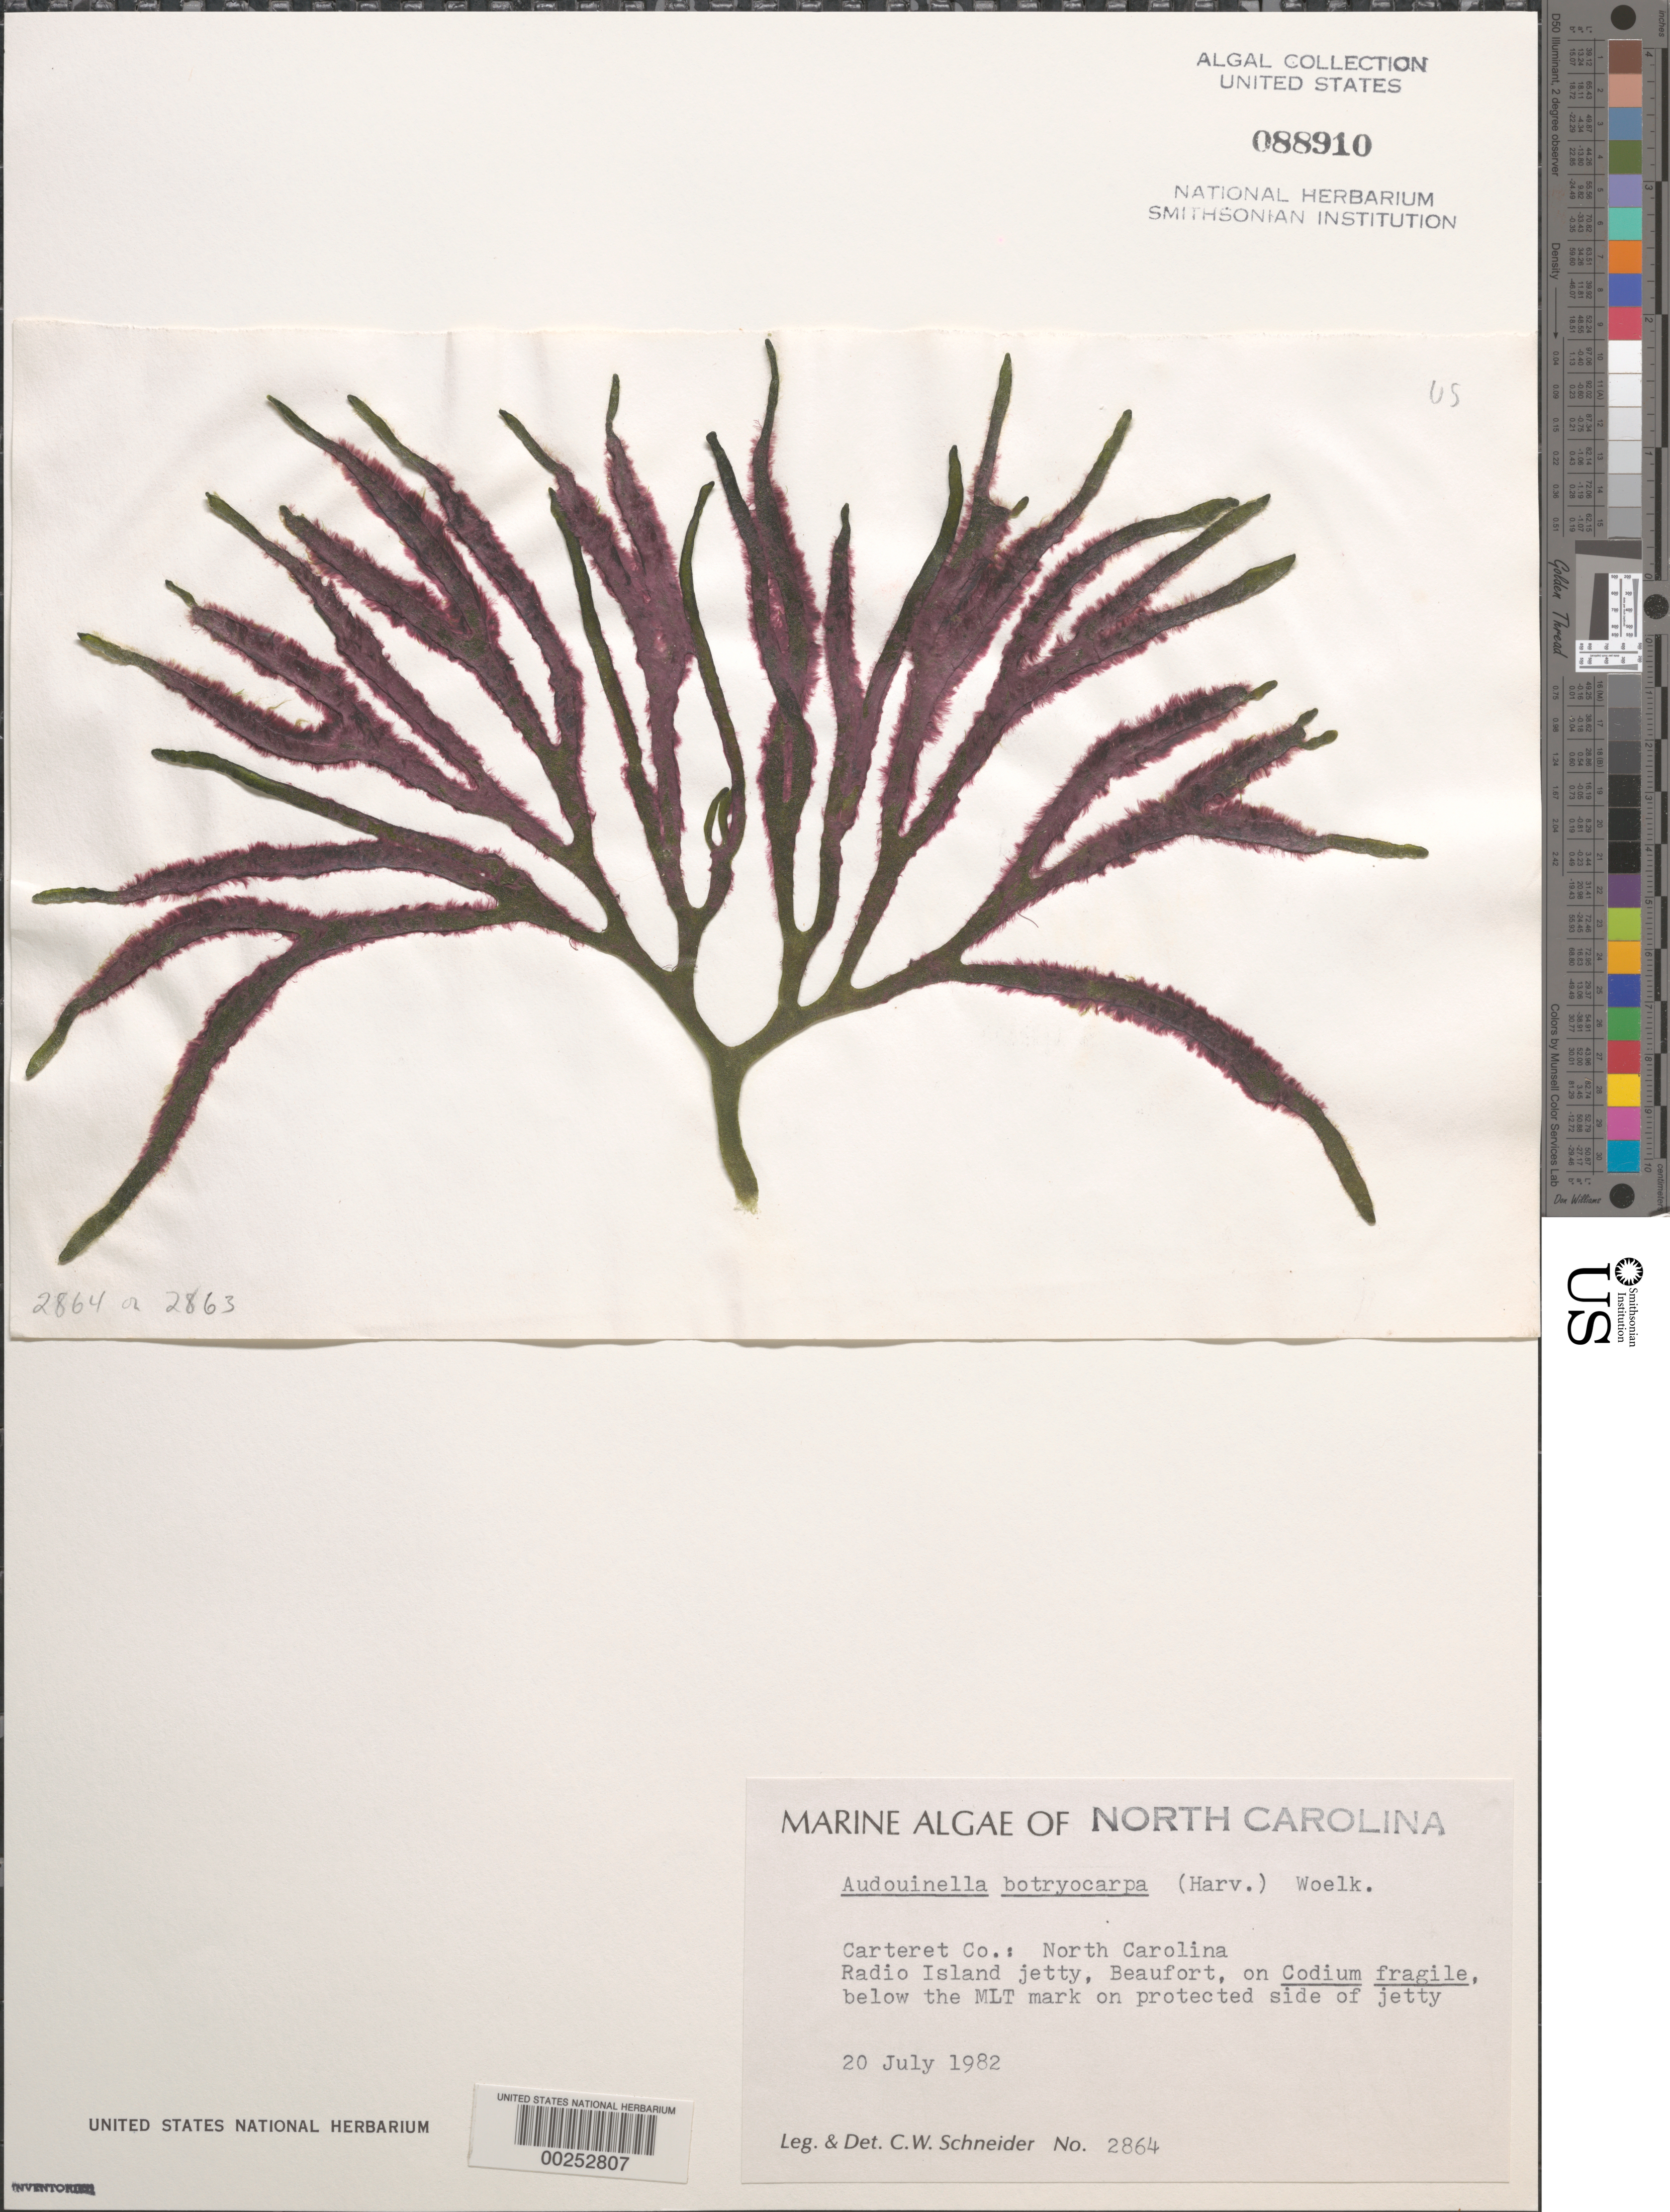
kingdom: Plantae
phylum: Rhodophyta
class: Florideophyceae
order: Colaconematales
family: Colaconemataceae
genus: Colaconema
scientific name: Colaconema caespitosum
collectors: C. W. Schneider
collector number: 2864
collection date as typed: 20 Jul 1982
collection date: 1982-07-20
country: United States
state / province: North Carolina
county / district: Carteret County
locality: Beaufort, Radio Island jetty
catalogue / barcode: US 88910